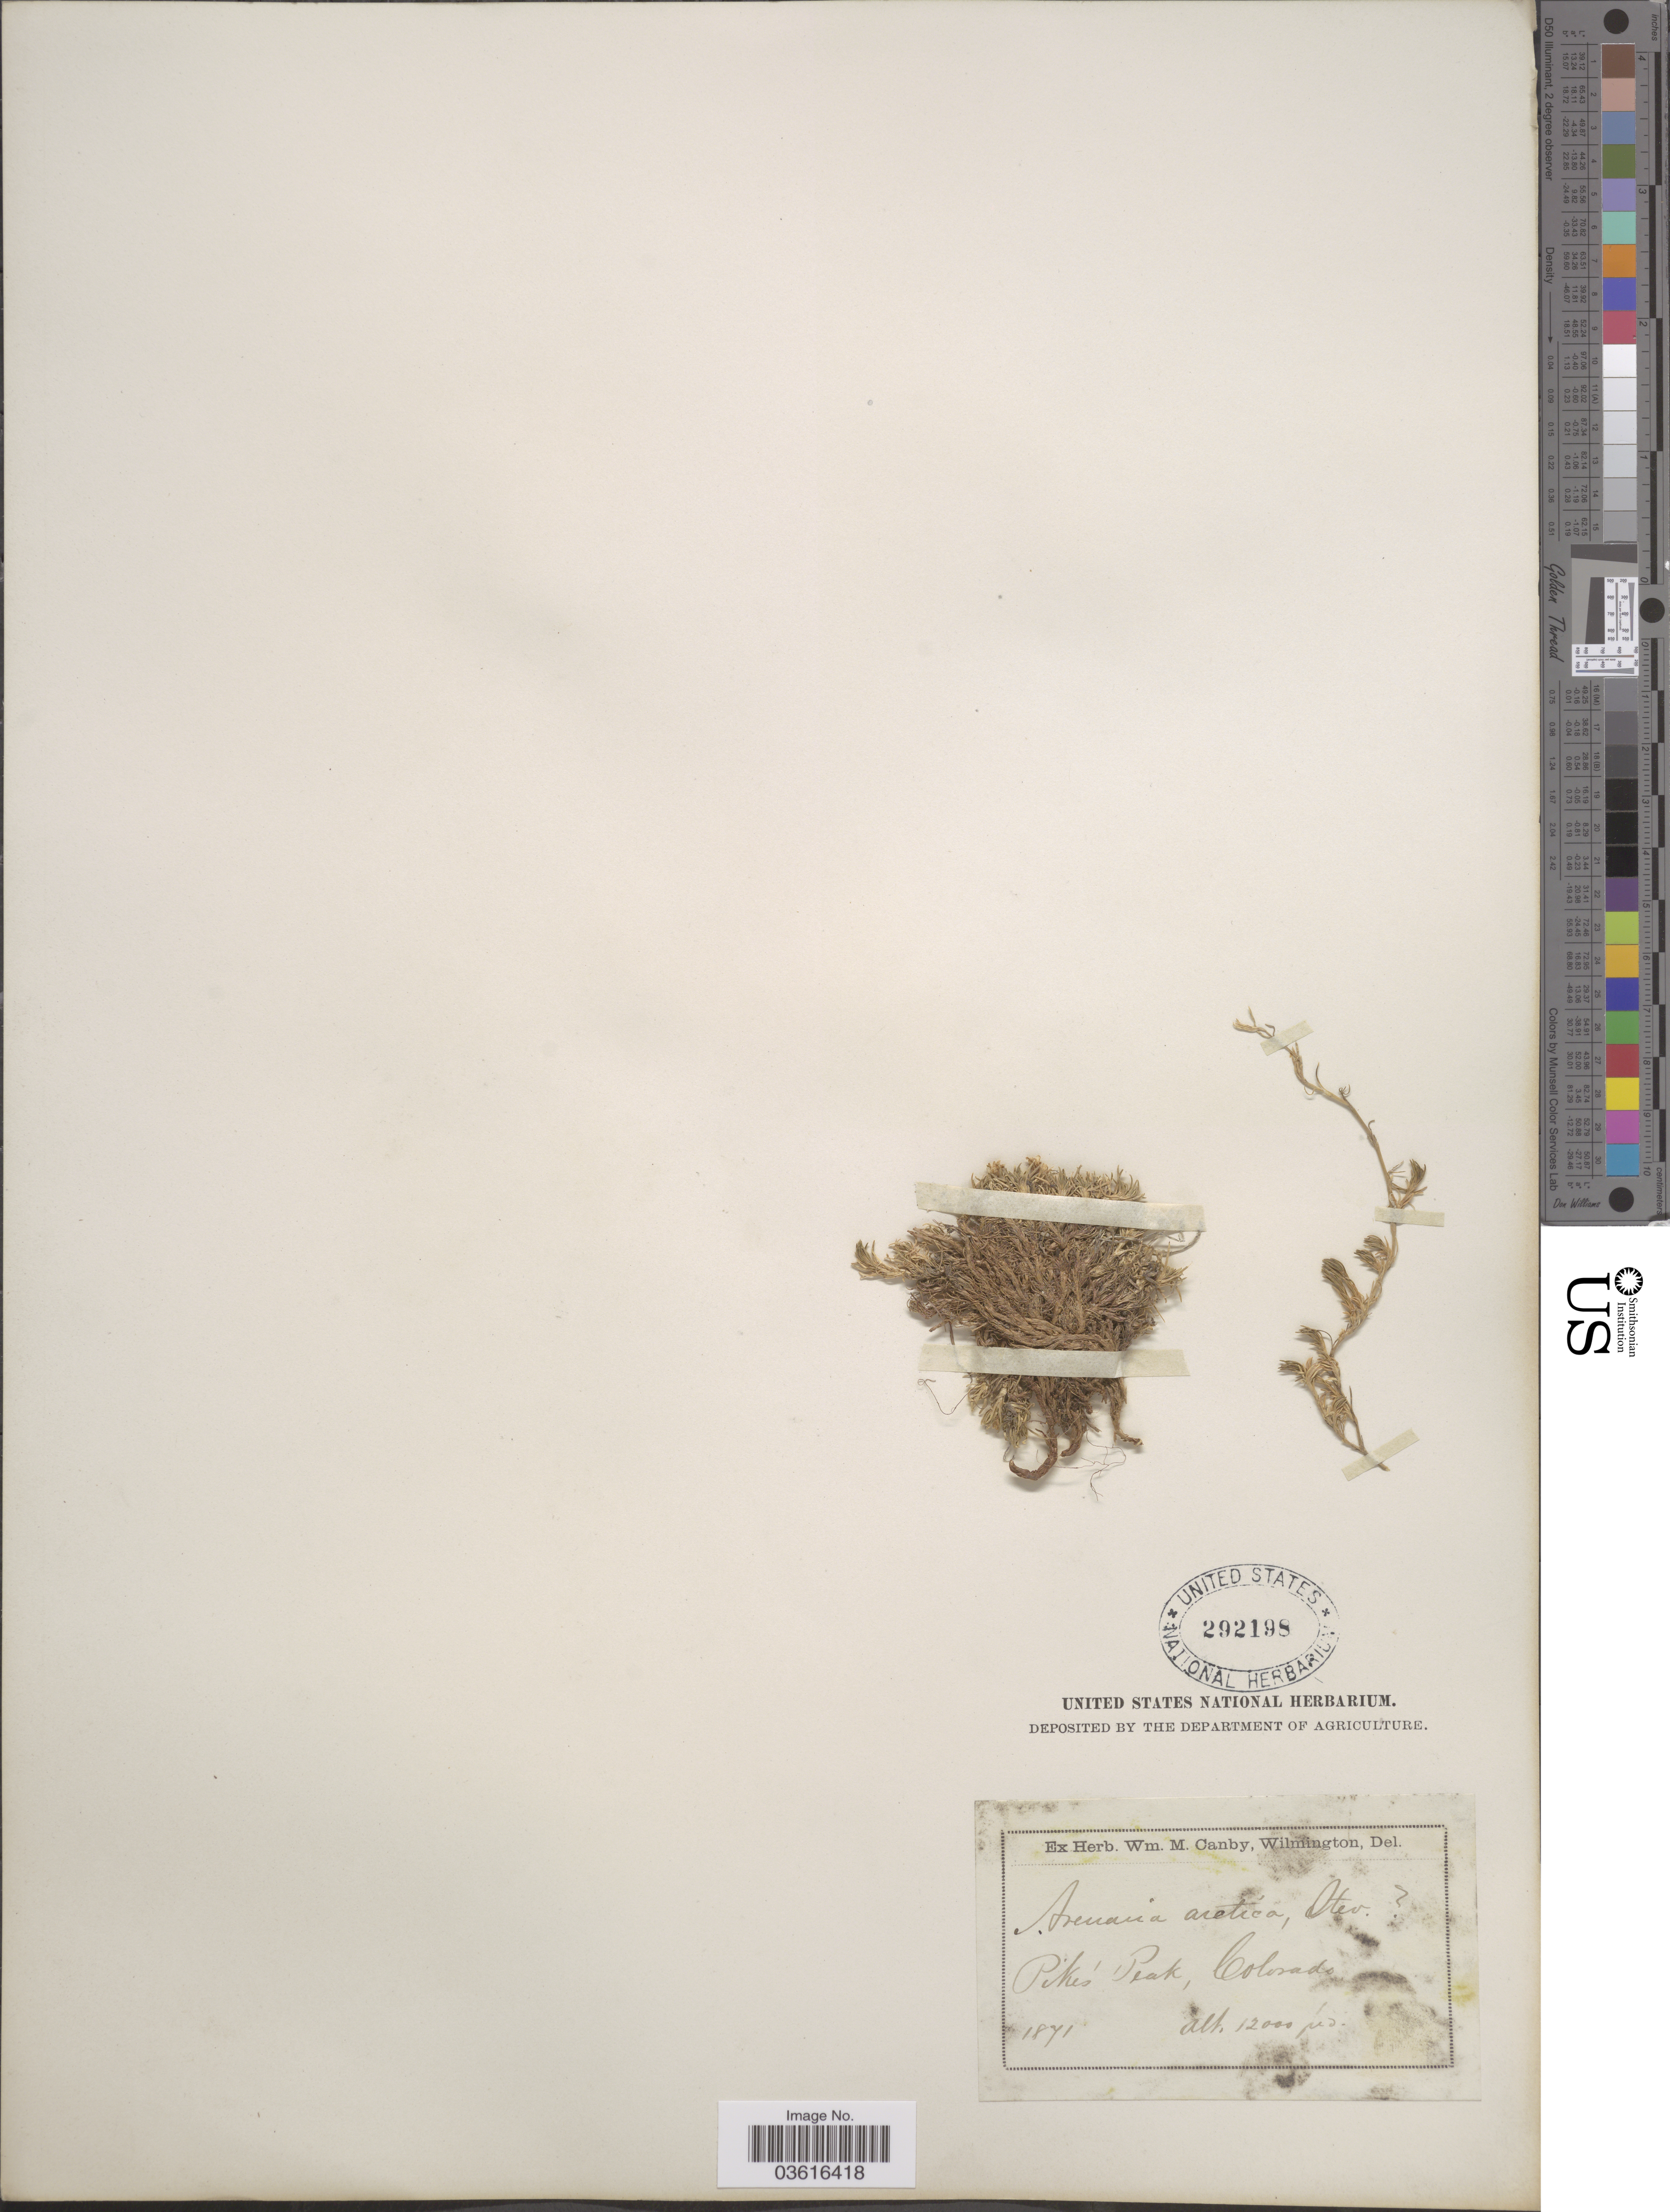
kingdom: Plantae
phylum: Tracheophyta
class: Magnoliopsida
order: Caryophyllales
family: Caryophyllaceae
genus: Cherleria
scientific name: Cherleria obtusiloba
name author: (Rydb.) A.J. Moore & Dillenb.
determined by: Strong, M. T., (US), Smithsonian Institution - National Museum of Natural History (UNITED STATES)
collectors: ex herb. W.M. Canby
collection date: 1871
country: United States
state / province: Colorado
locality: Pikes' Peak.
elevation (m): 3658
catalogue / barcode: US 292198